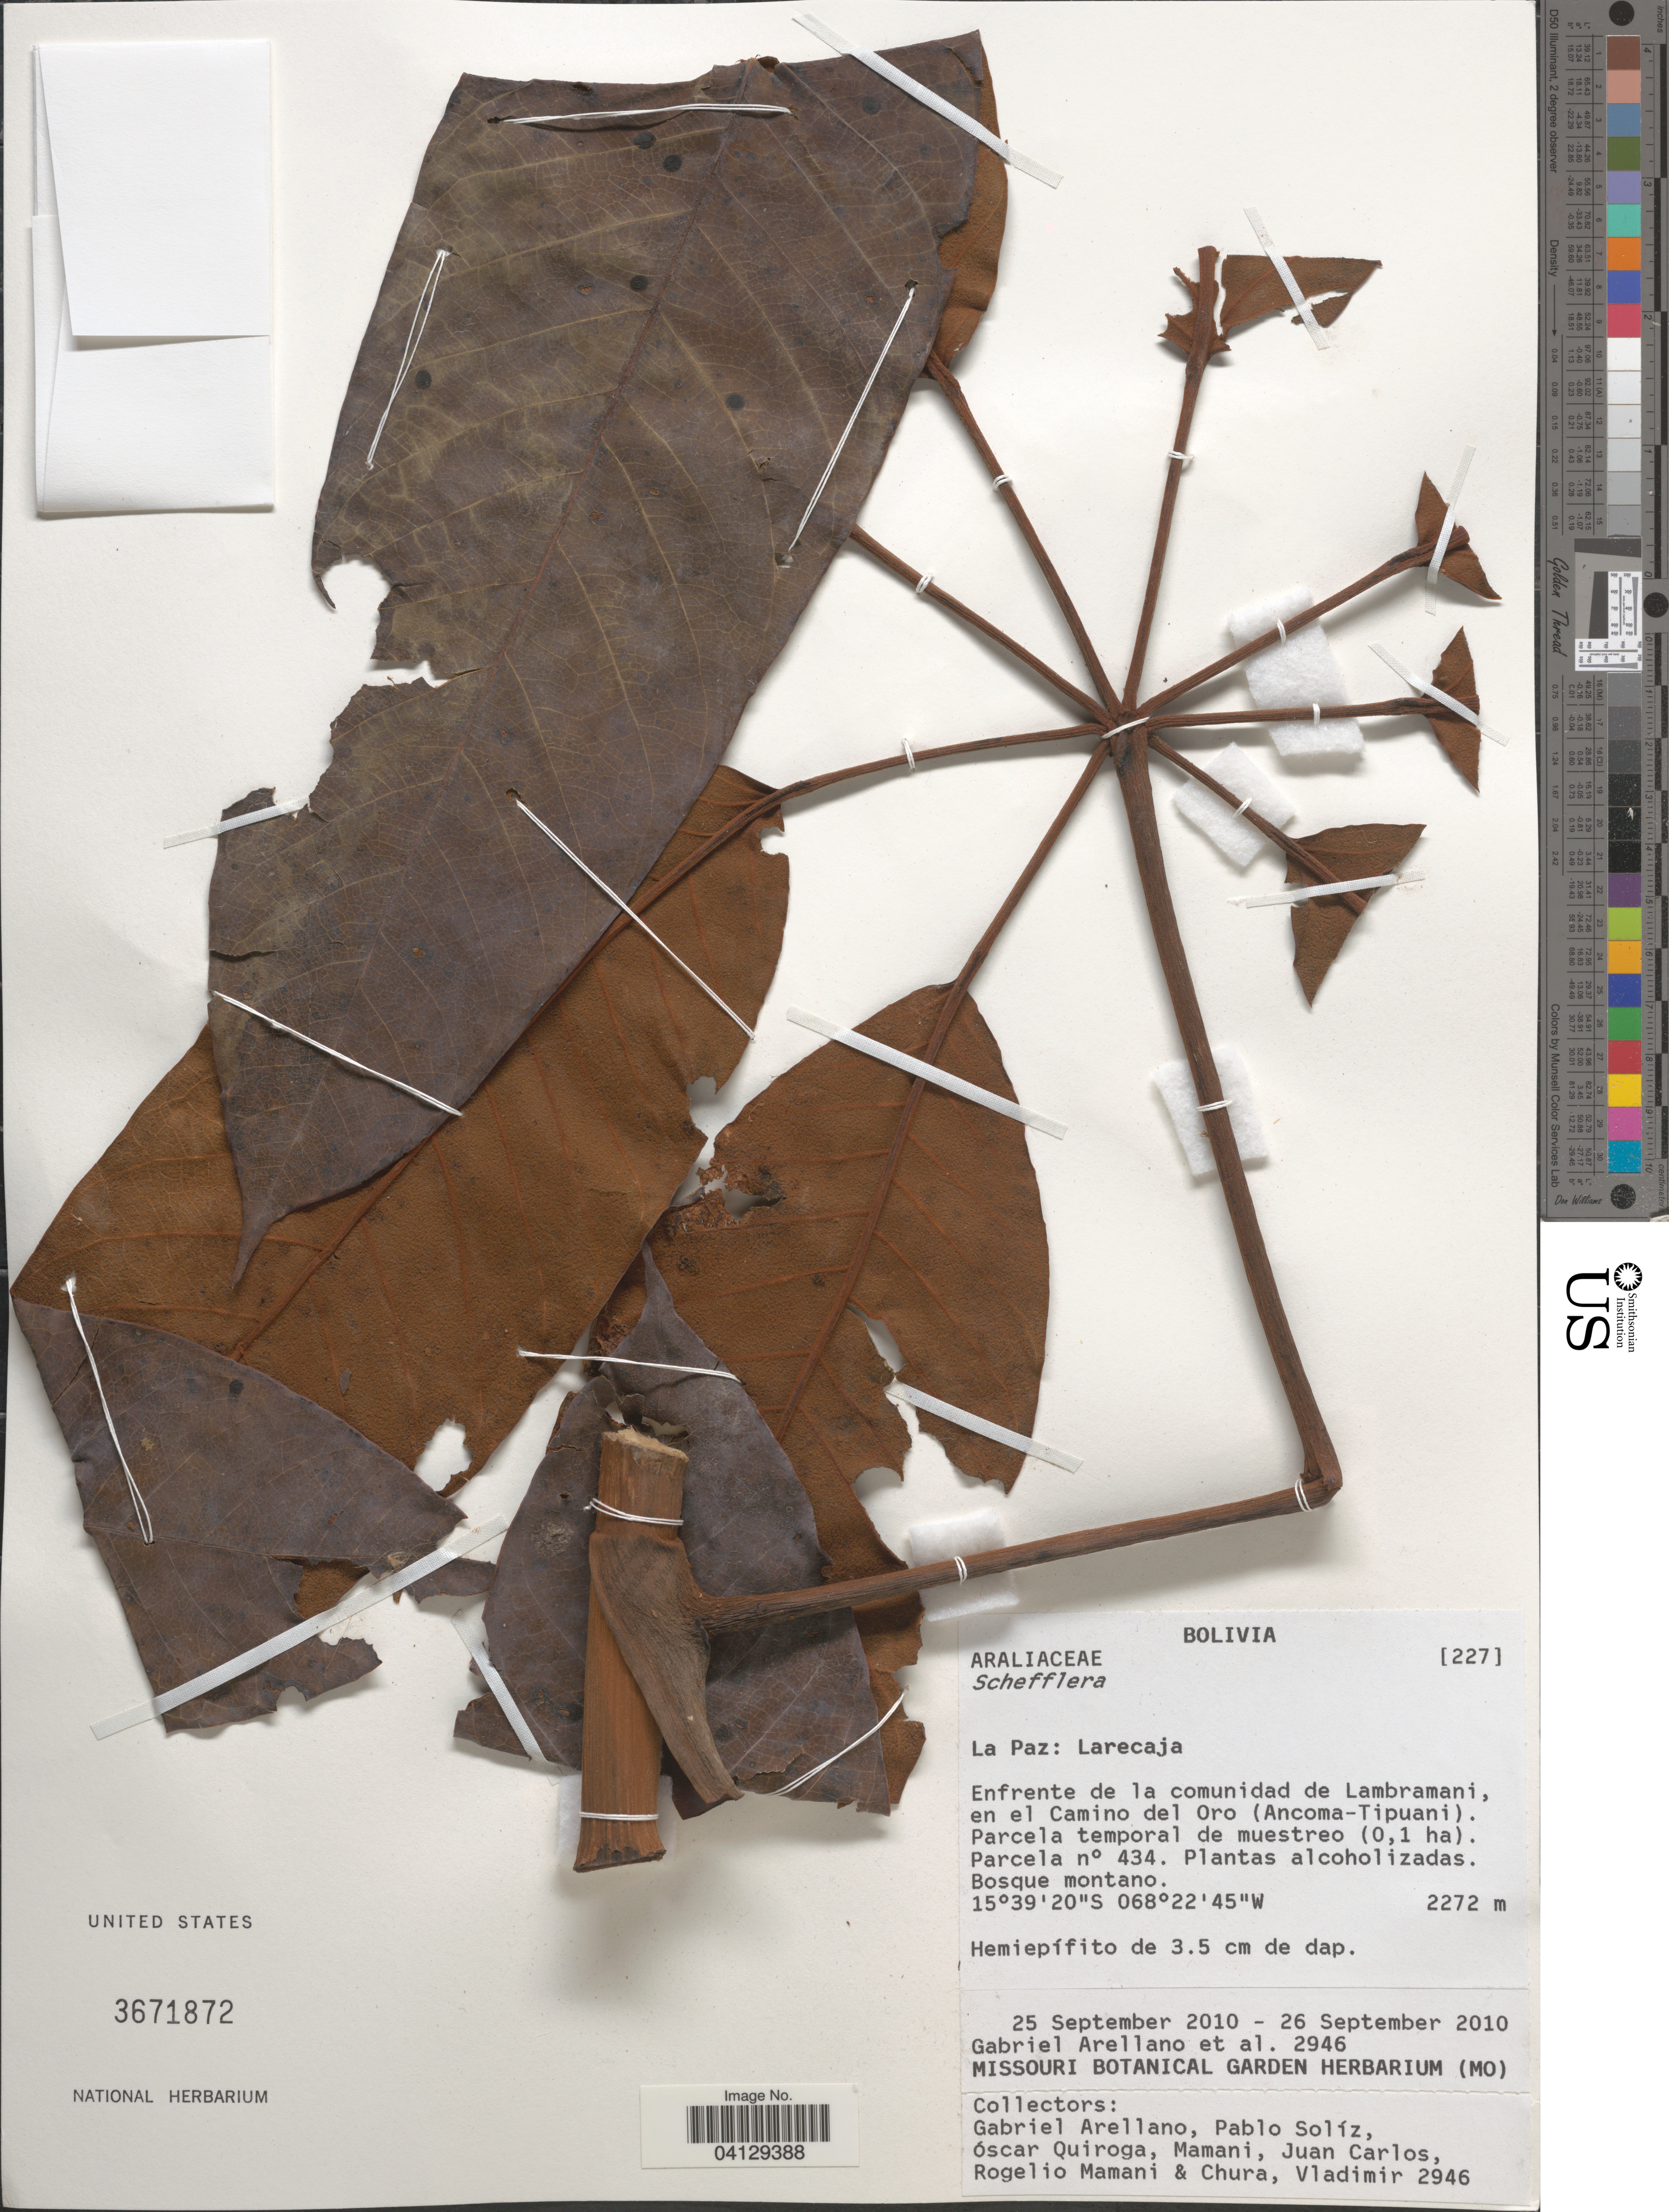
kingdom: Plantae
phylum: Tracheophyta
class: Magnoliopsida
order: Apiales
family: Araliaceae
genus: Schefflera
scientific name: Schefflera sp.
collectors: G. Arellano, P. Soliz, O. Quiroga, Mamani, -- & et al.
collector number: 2946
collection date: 2010-09-25/2010-09-26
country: Bolivia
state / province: La Paz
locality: Larecaja. Enfrente de la comunidad de Lambramani, en el Camino del Oro (Ancoma-Tipuani).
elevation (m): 2272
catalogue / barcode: US 3671872